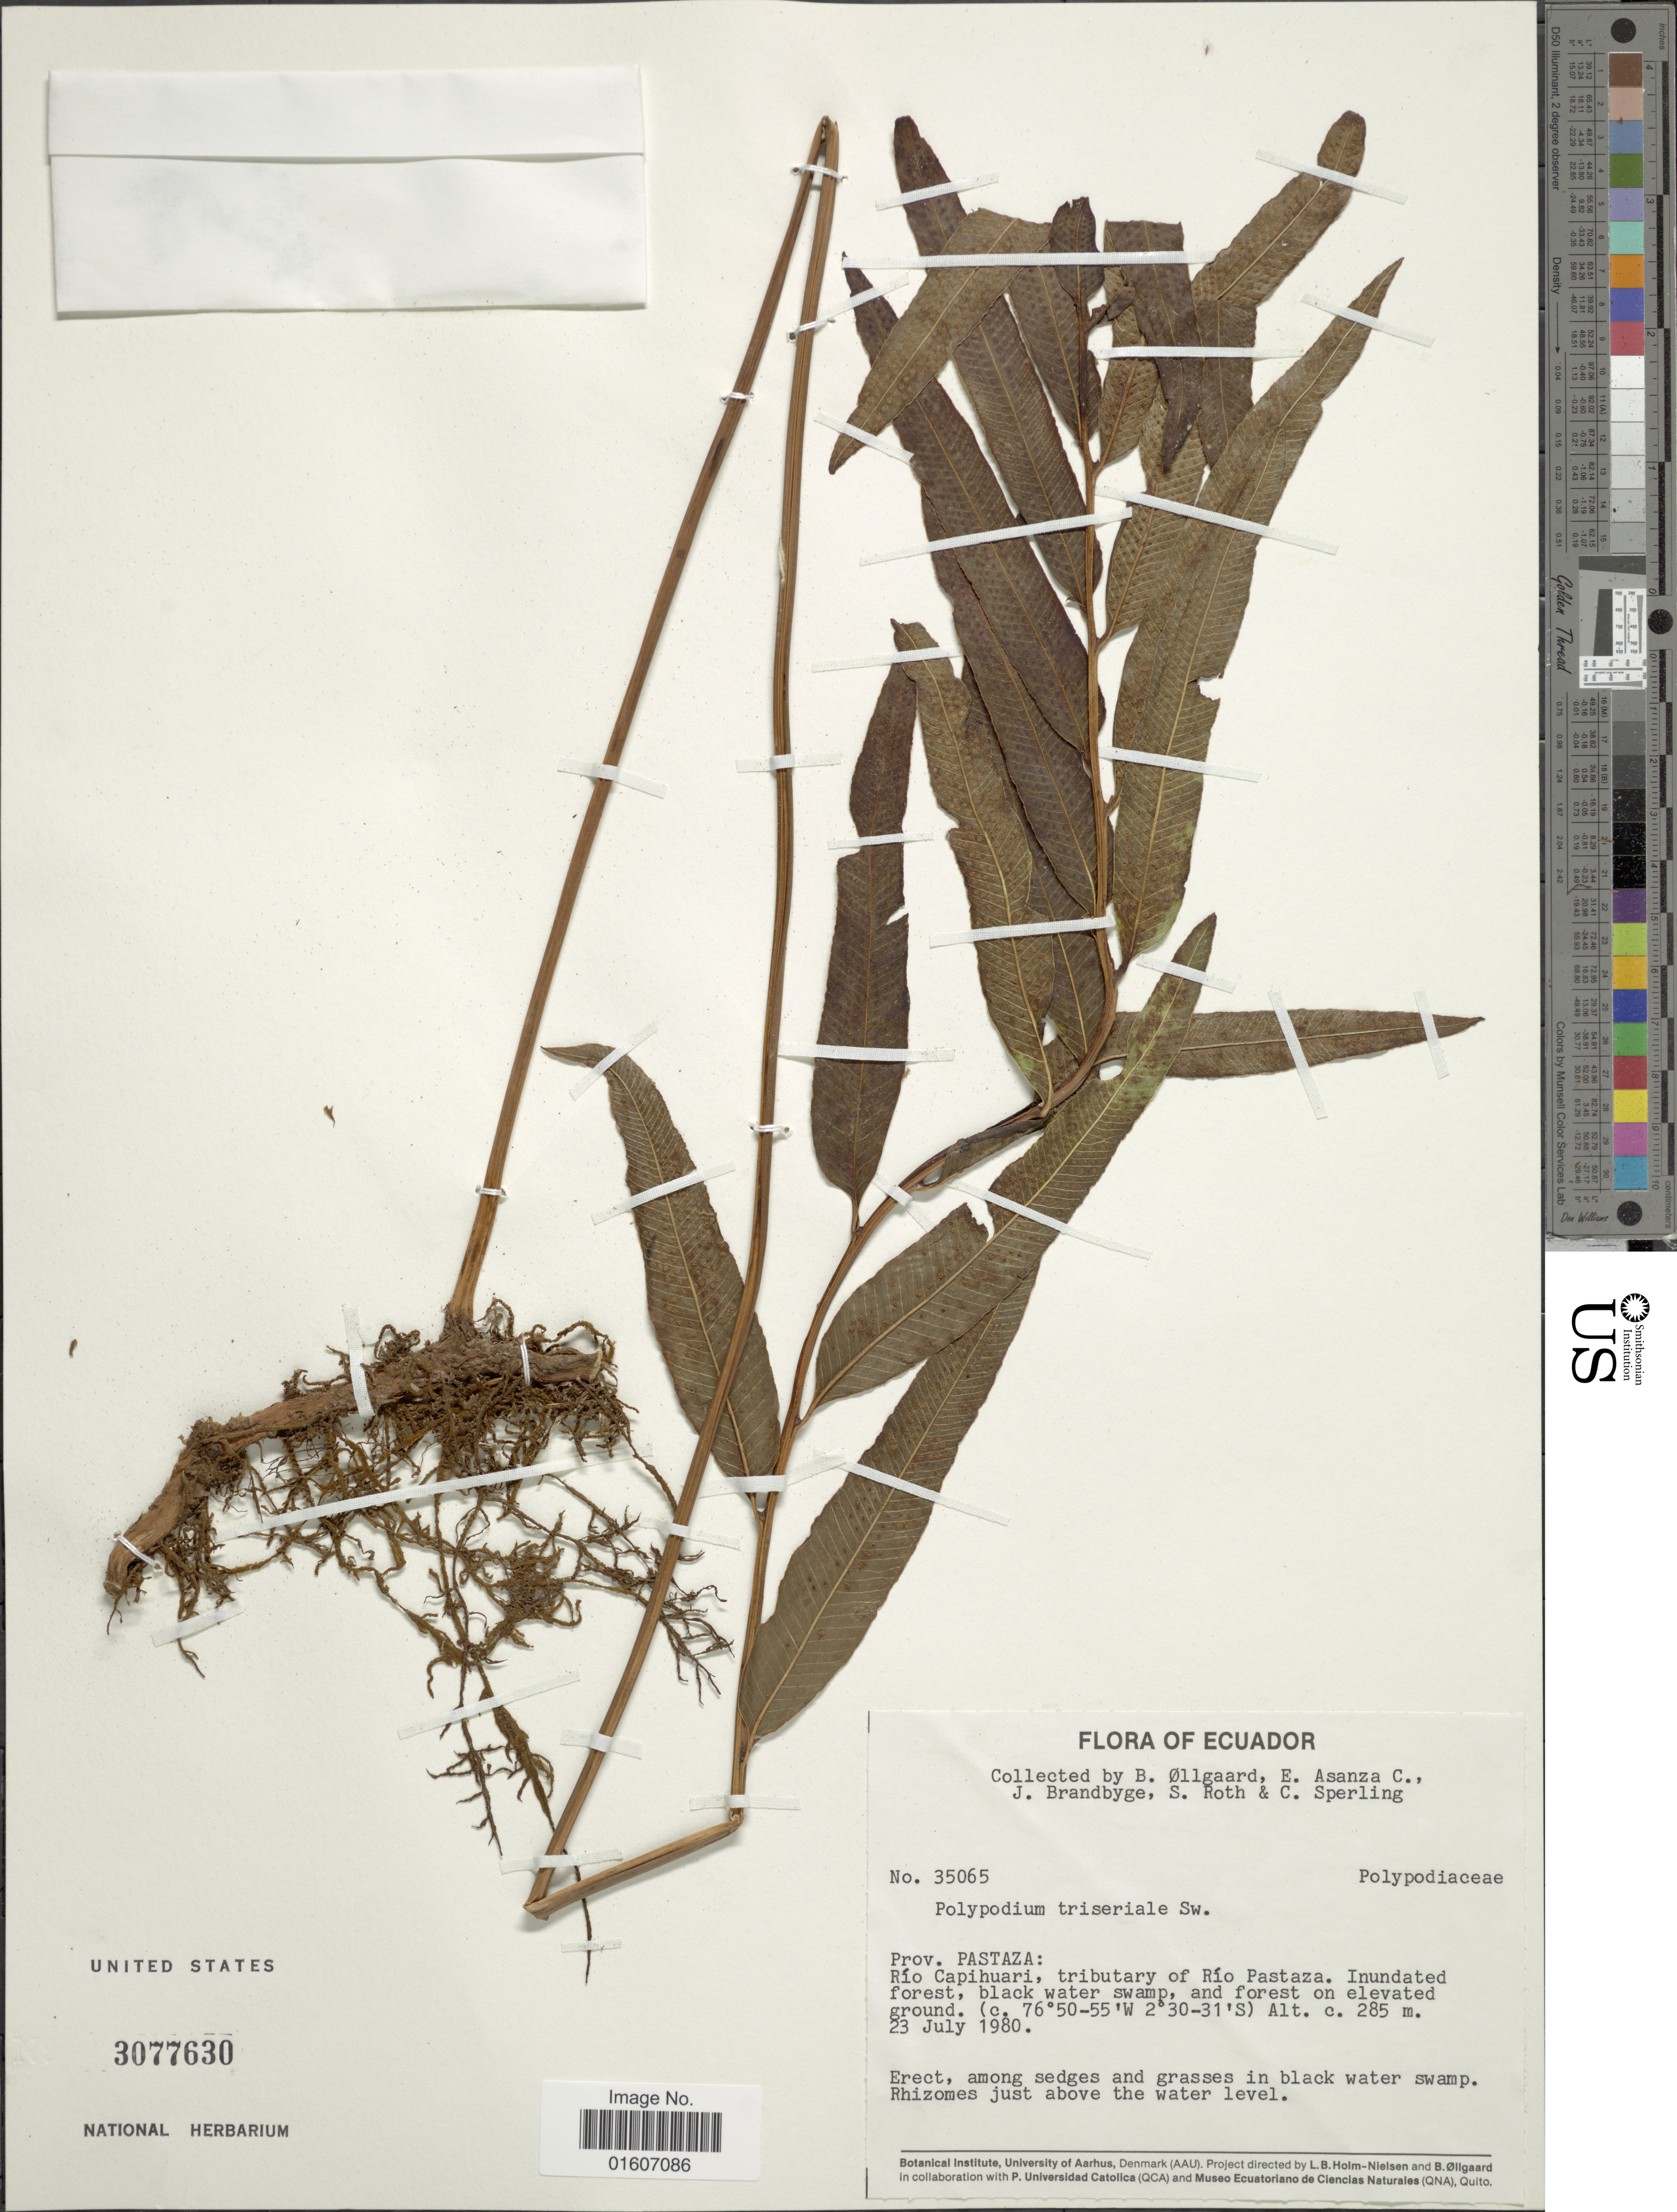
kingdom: Plantae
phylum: Tracheophyta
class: Polypodiopsida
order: Polypodiales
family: Polypodiaceae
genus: Serpocaulon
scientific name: Serpocaulon triseriale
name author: (Sw.) A.R. Sm.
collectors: B. Øllgaard, E. Asanza C., J. Brandbyge, S. Roth & C. Sperling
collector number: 35065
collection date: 1980-07-23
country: Ecuador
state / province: Pastaza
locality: Río Capihuari, tributary of Río Pastaza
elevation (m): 285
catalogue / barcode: US 3077630